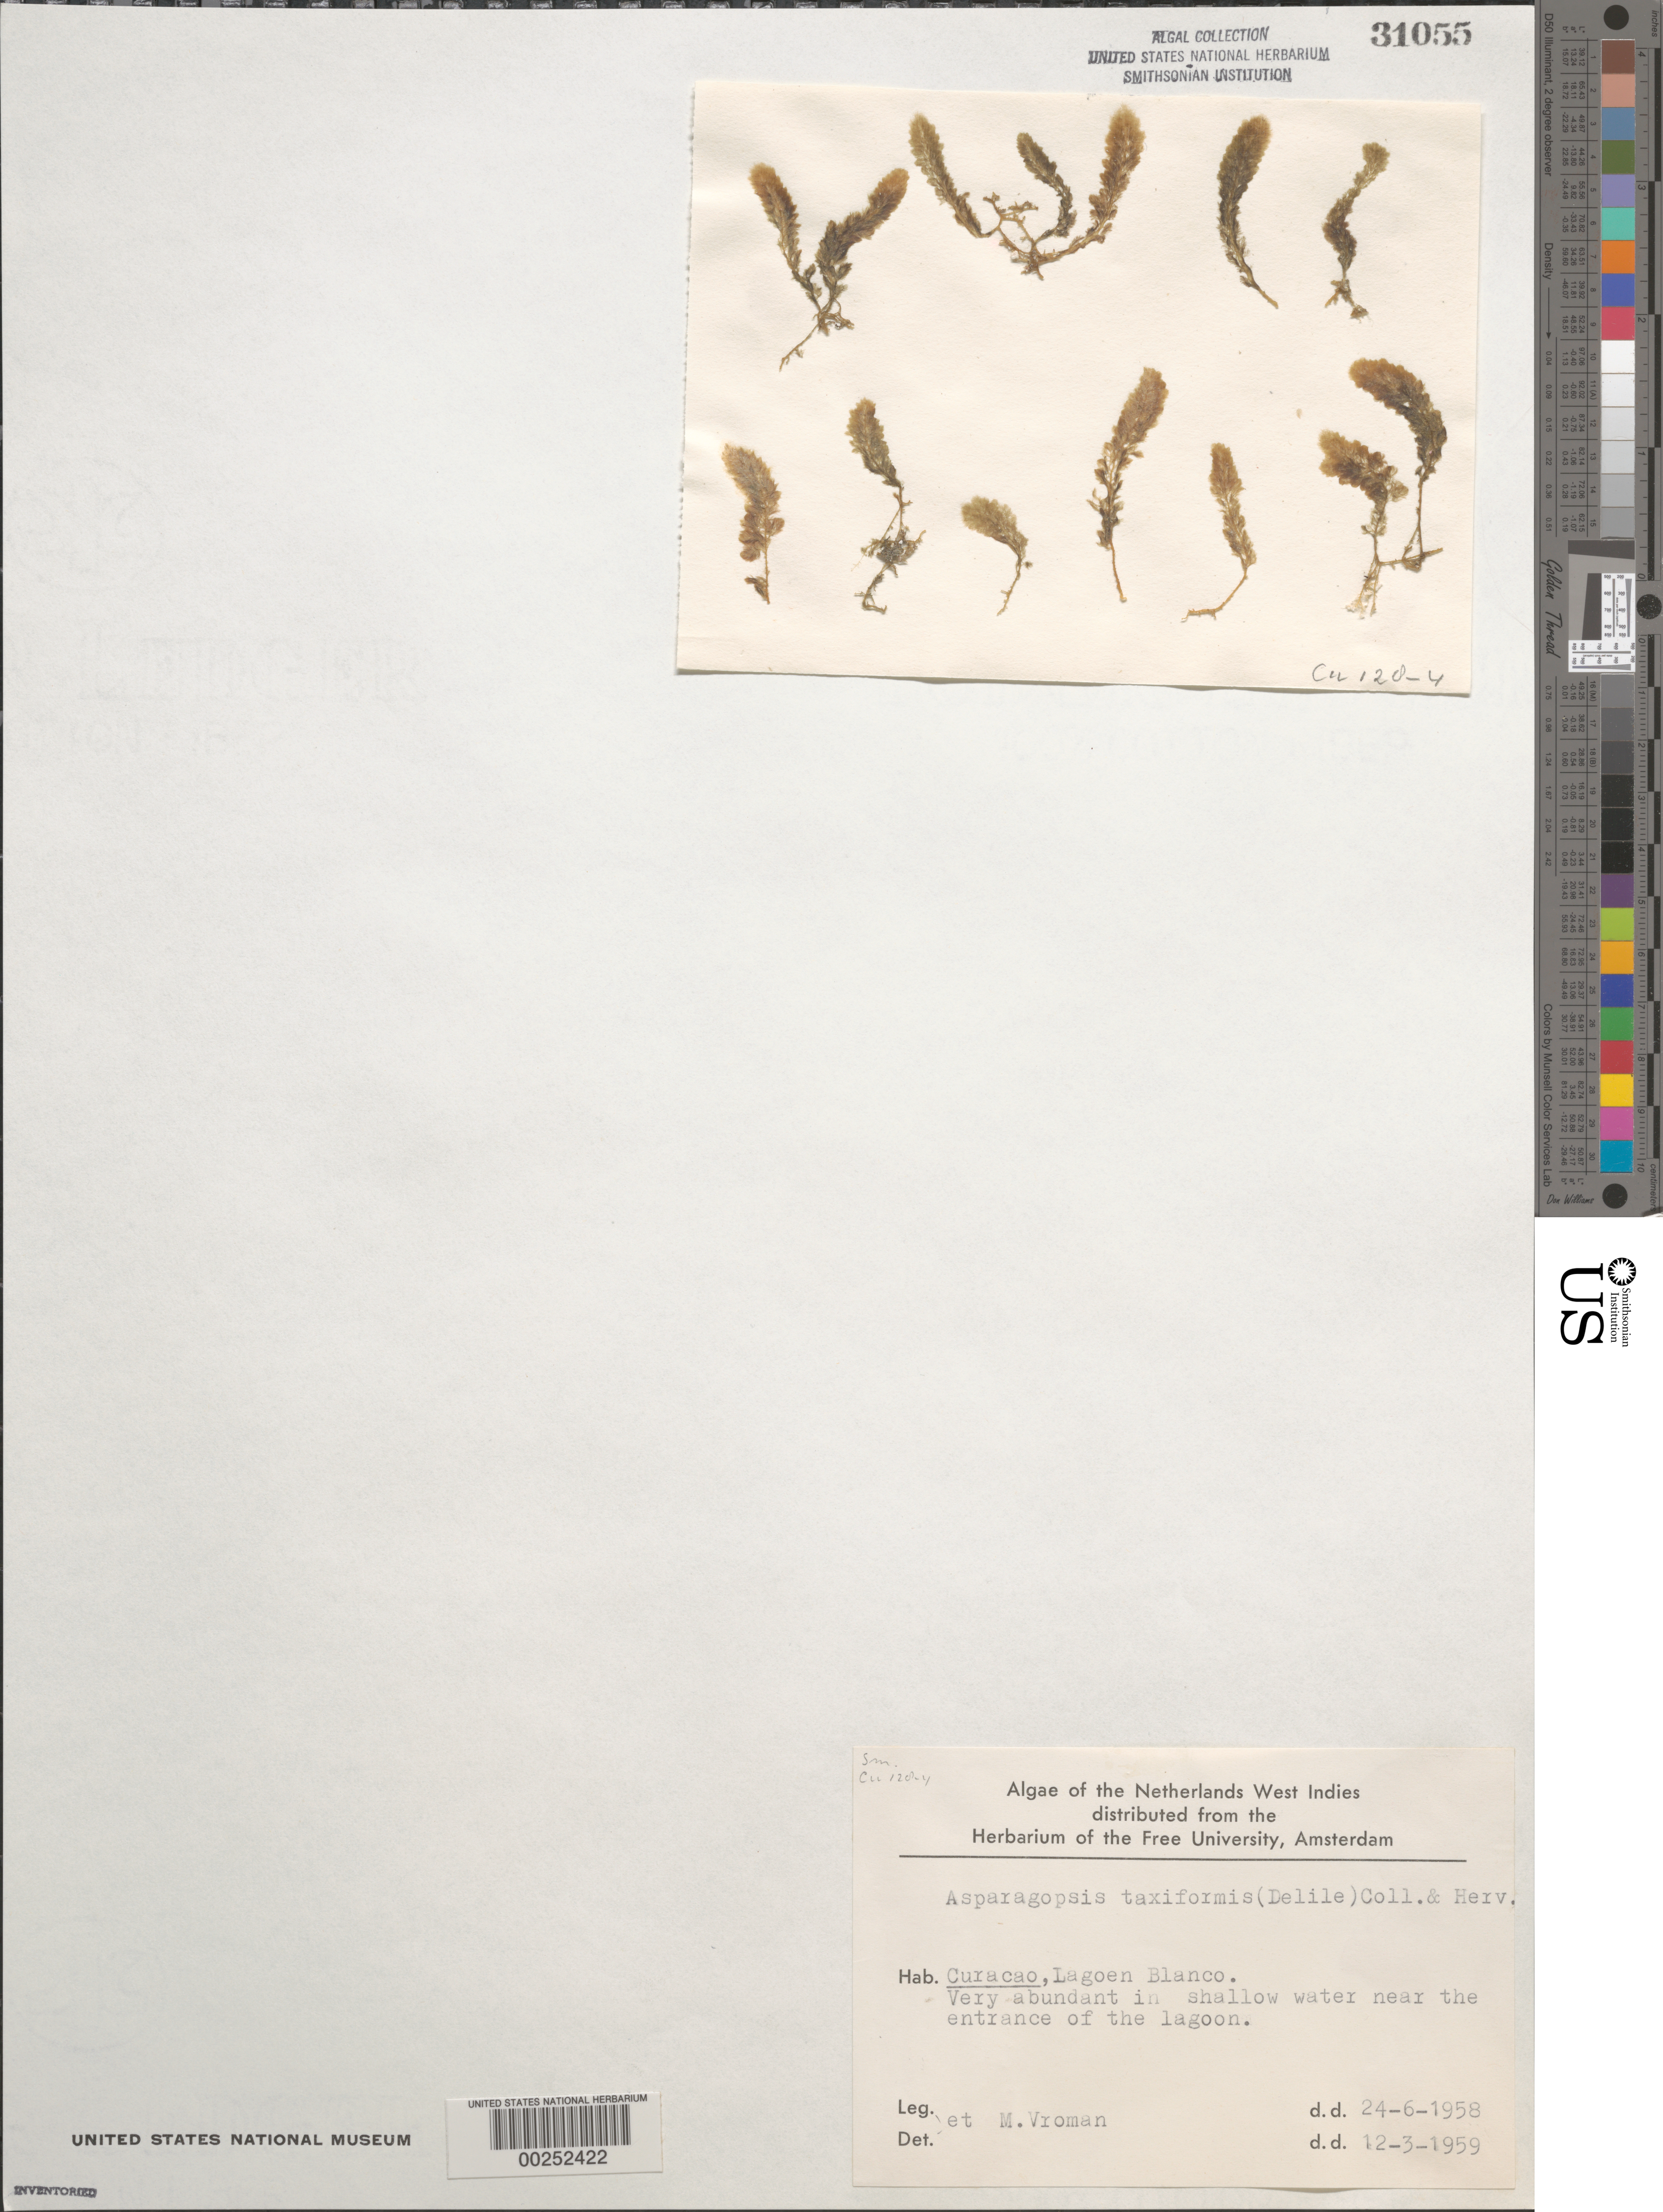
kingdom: Plantae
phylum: Rhodophyta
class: Florideophyceae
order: Bonnemaisoniales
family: Bonnemaisoniaceae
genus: Asparagopsis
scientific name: Asparagopsis taxiformis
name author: (Delile) Trevis.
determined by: Vroman, M.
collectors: M. Vroman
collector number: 128-4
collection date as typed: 24 Jun 1958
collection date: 1958-06-24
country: Curaçao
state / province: ABC Islands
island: Curaçao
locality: Lagoen Blanco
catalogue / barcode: US 31055